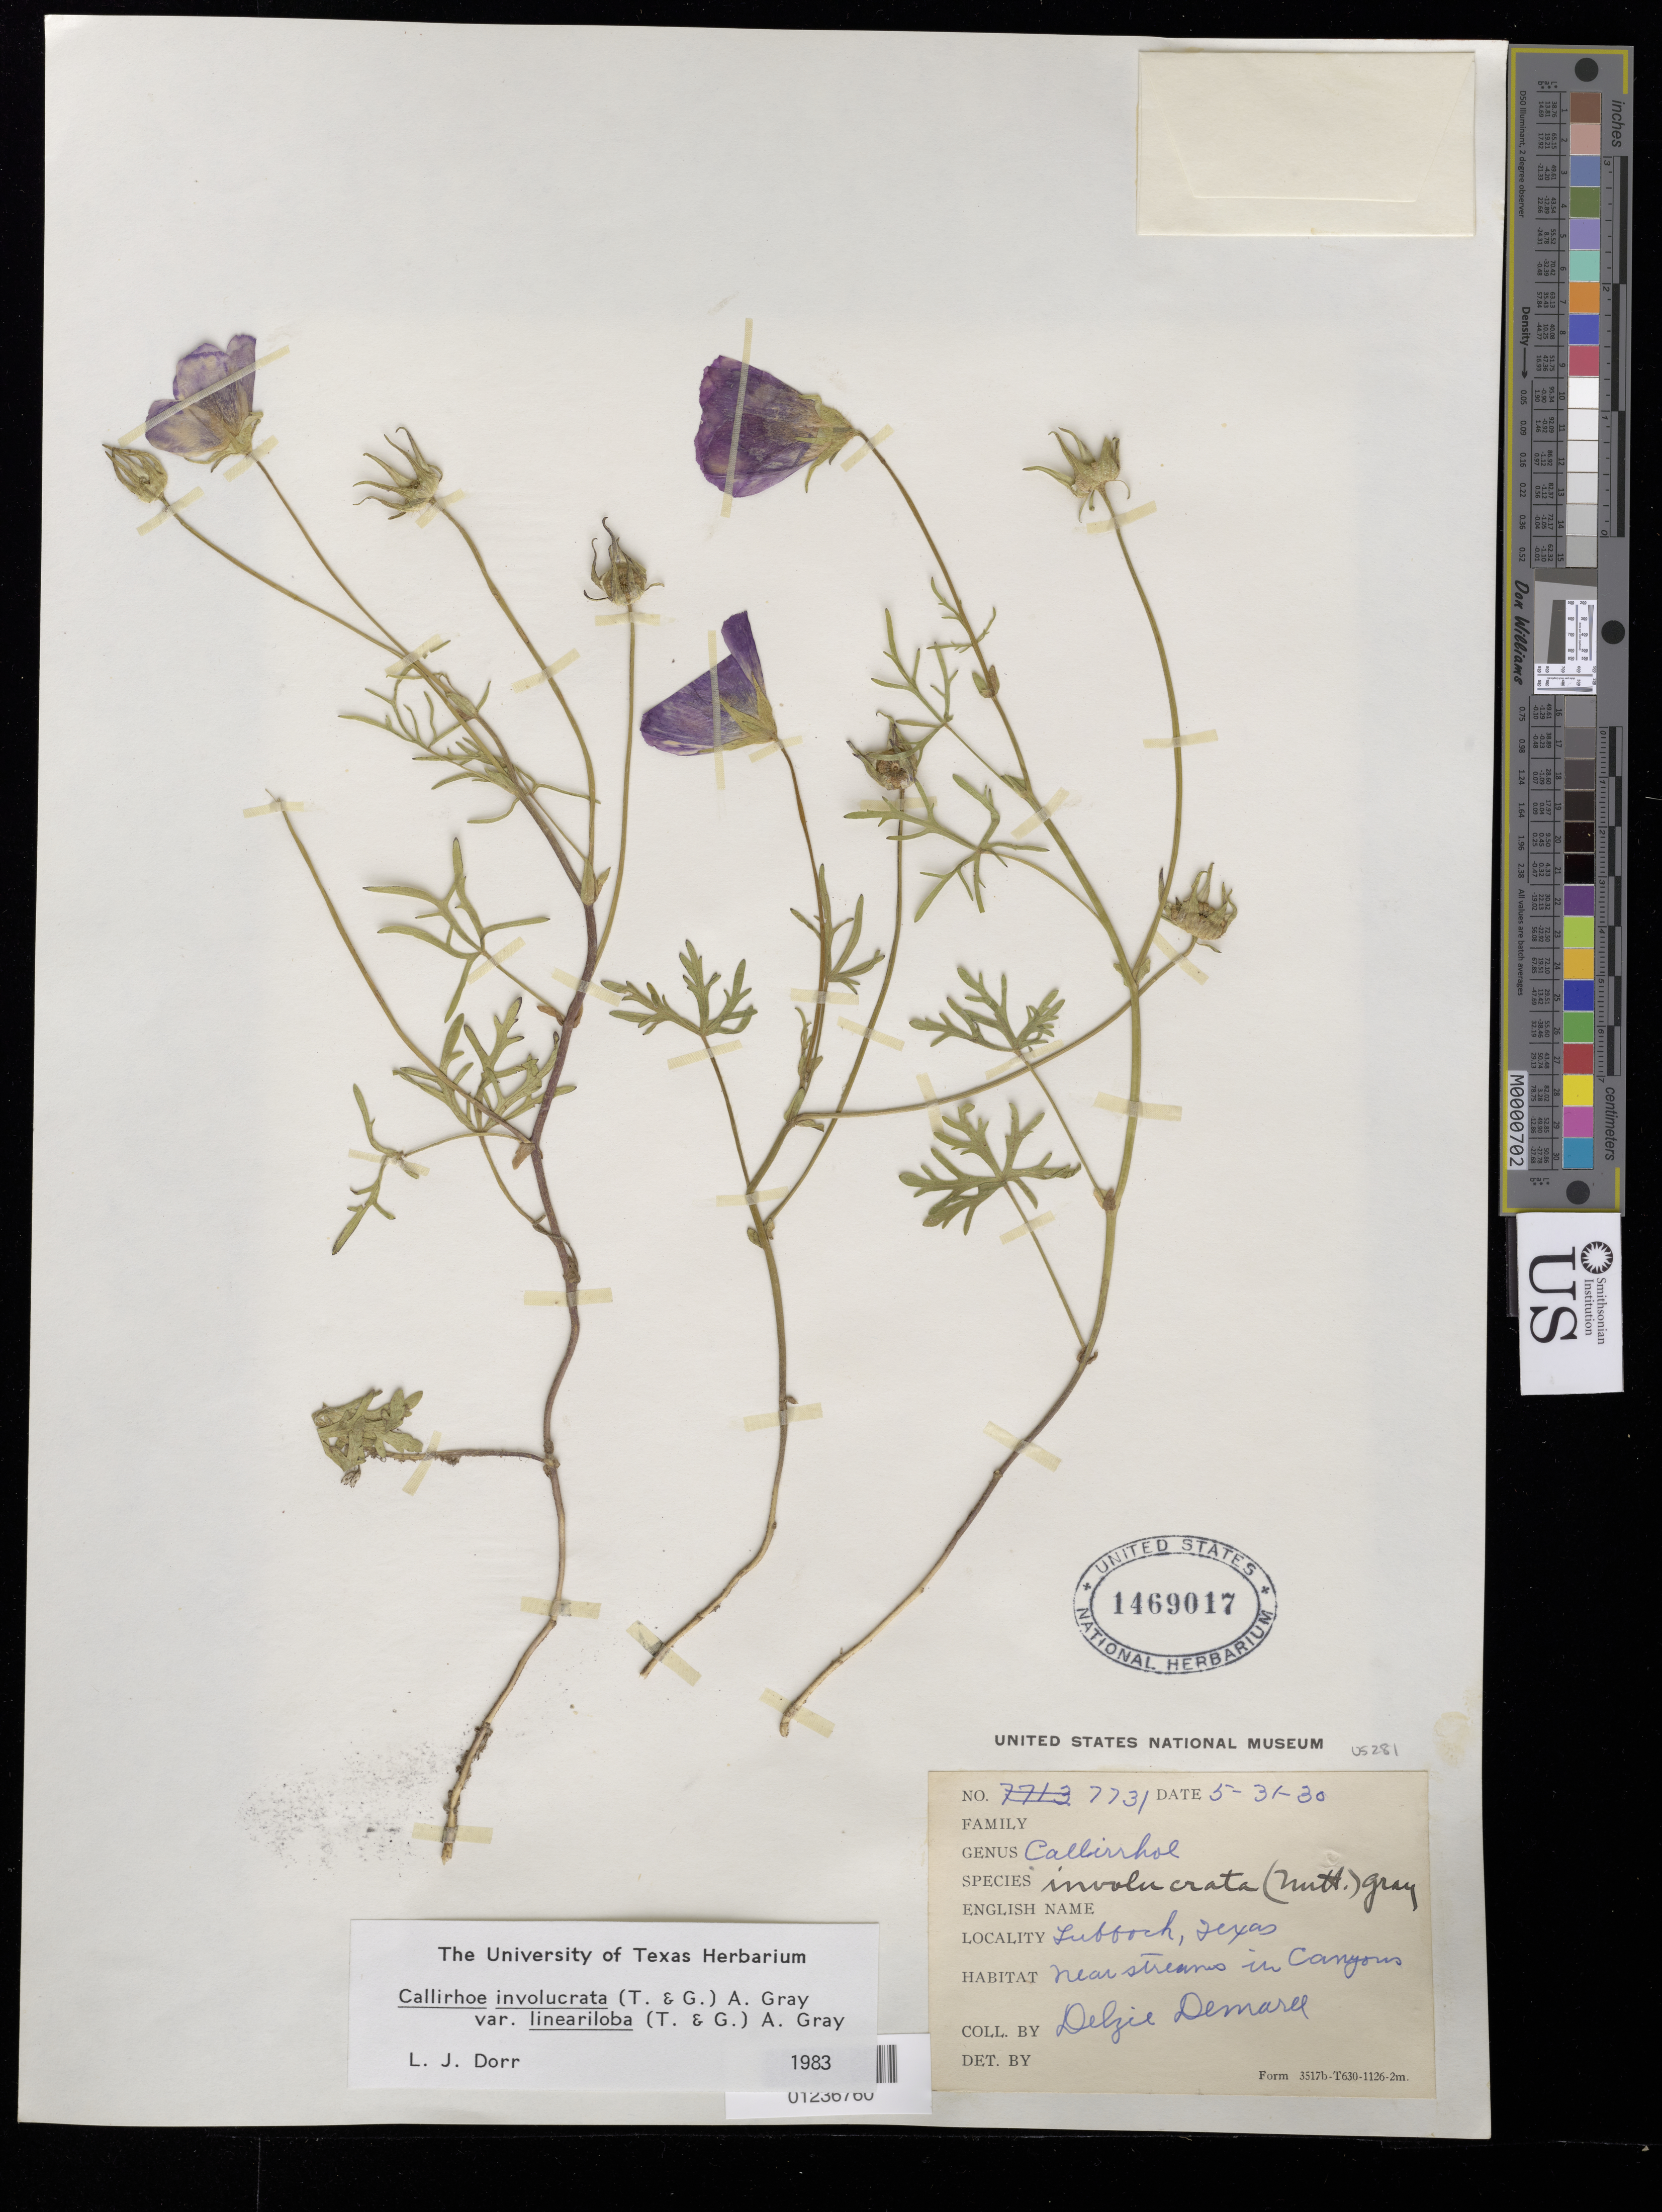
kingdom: Plantae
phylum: Tracheophyta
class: Magnoliopsida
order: Malvales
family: Malvaceae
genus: Callirhoe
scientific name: Callirhoe involucrata var. lineariloba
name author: (Torr. & A. Gray) A. Gray ex S. Watson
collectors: D. Demaree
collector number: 7731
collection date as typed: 31 May 1930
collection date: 1930-05-31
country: United States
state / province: Texas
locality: Lubbock.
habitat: Canyon.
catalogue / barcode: US 1469017